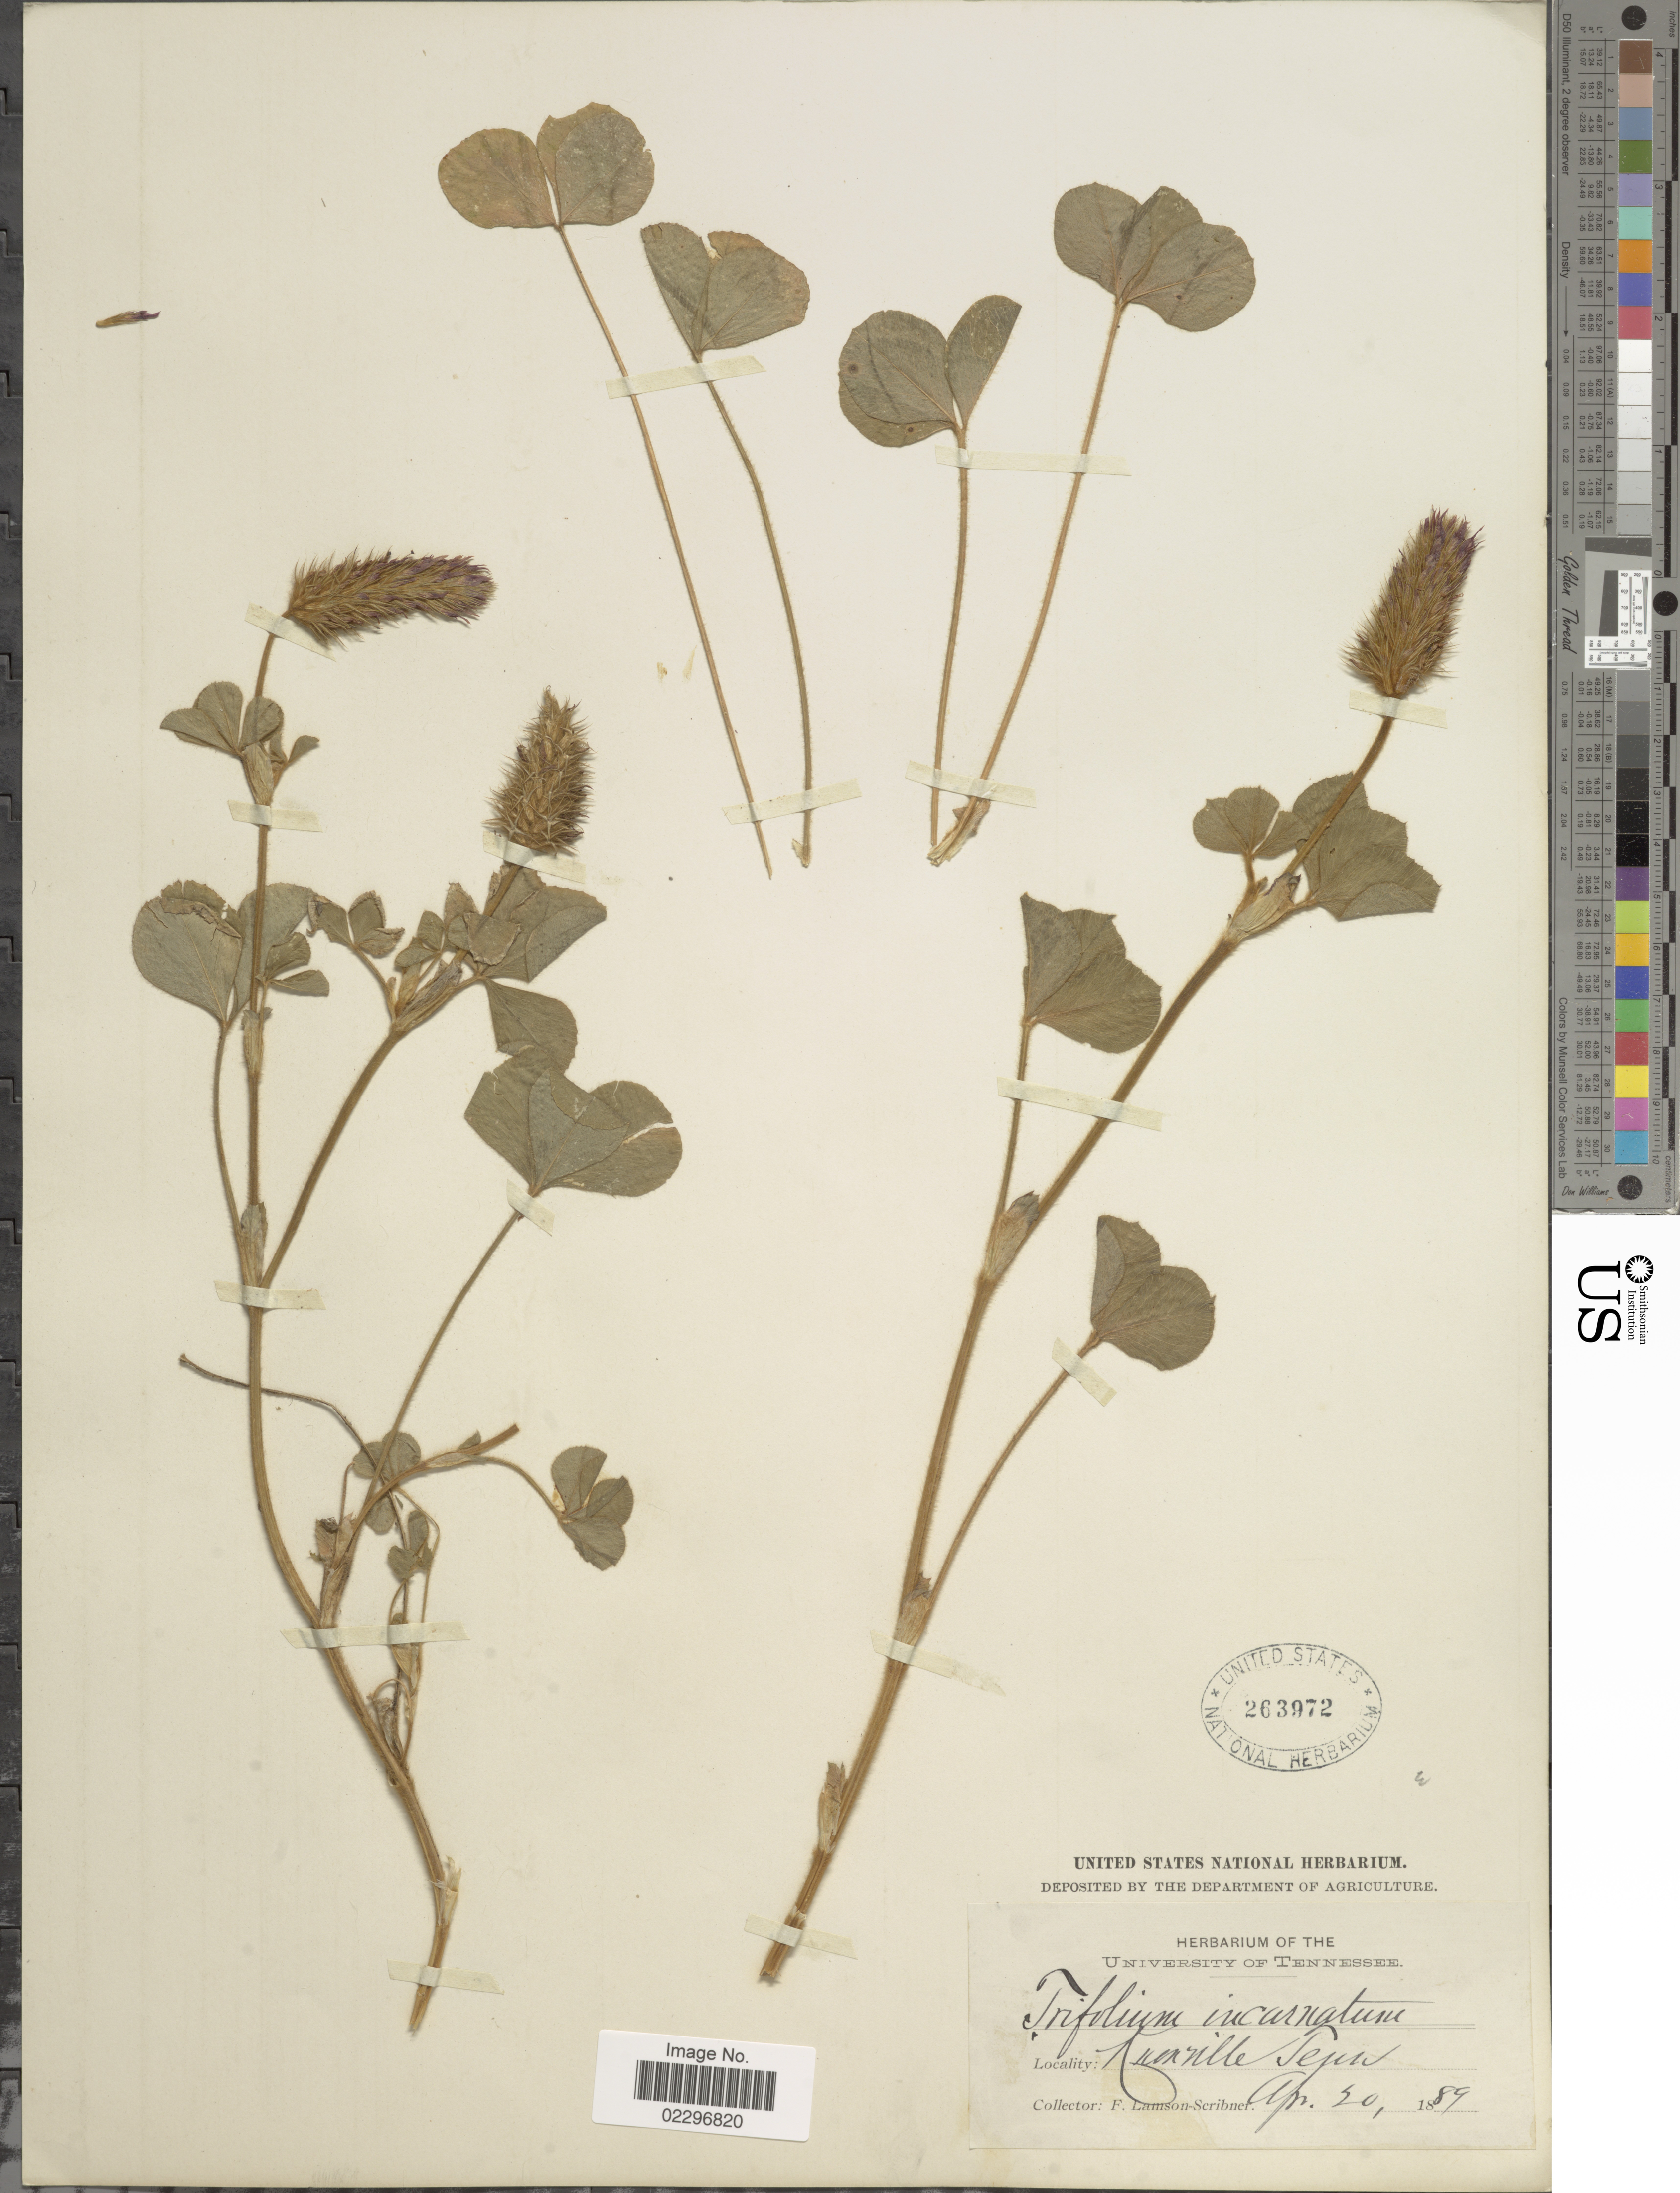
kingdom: Plantae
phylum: Tracheophyta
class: Magnoliopsida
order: Fabales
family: Fabaceae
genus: Trifolium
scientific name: Trifolium incarnatum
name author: L.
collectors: F. Lamson-Scribner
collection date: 1889-04-20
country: United States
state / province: Tennessee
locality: Knoxville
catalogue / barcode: US 263972